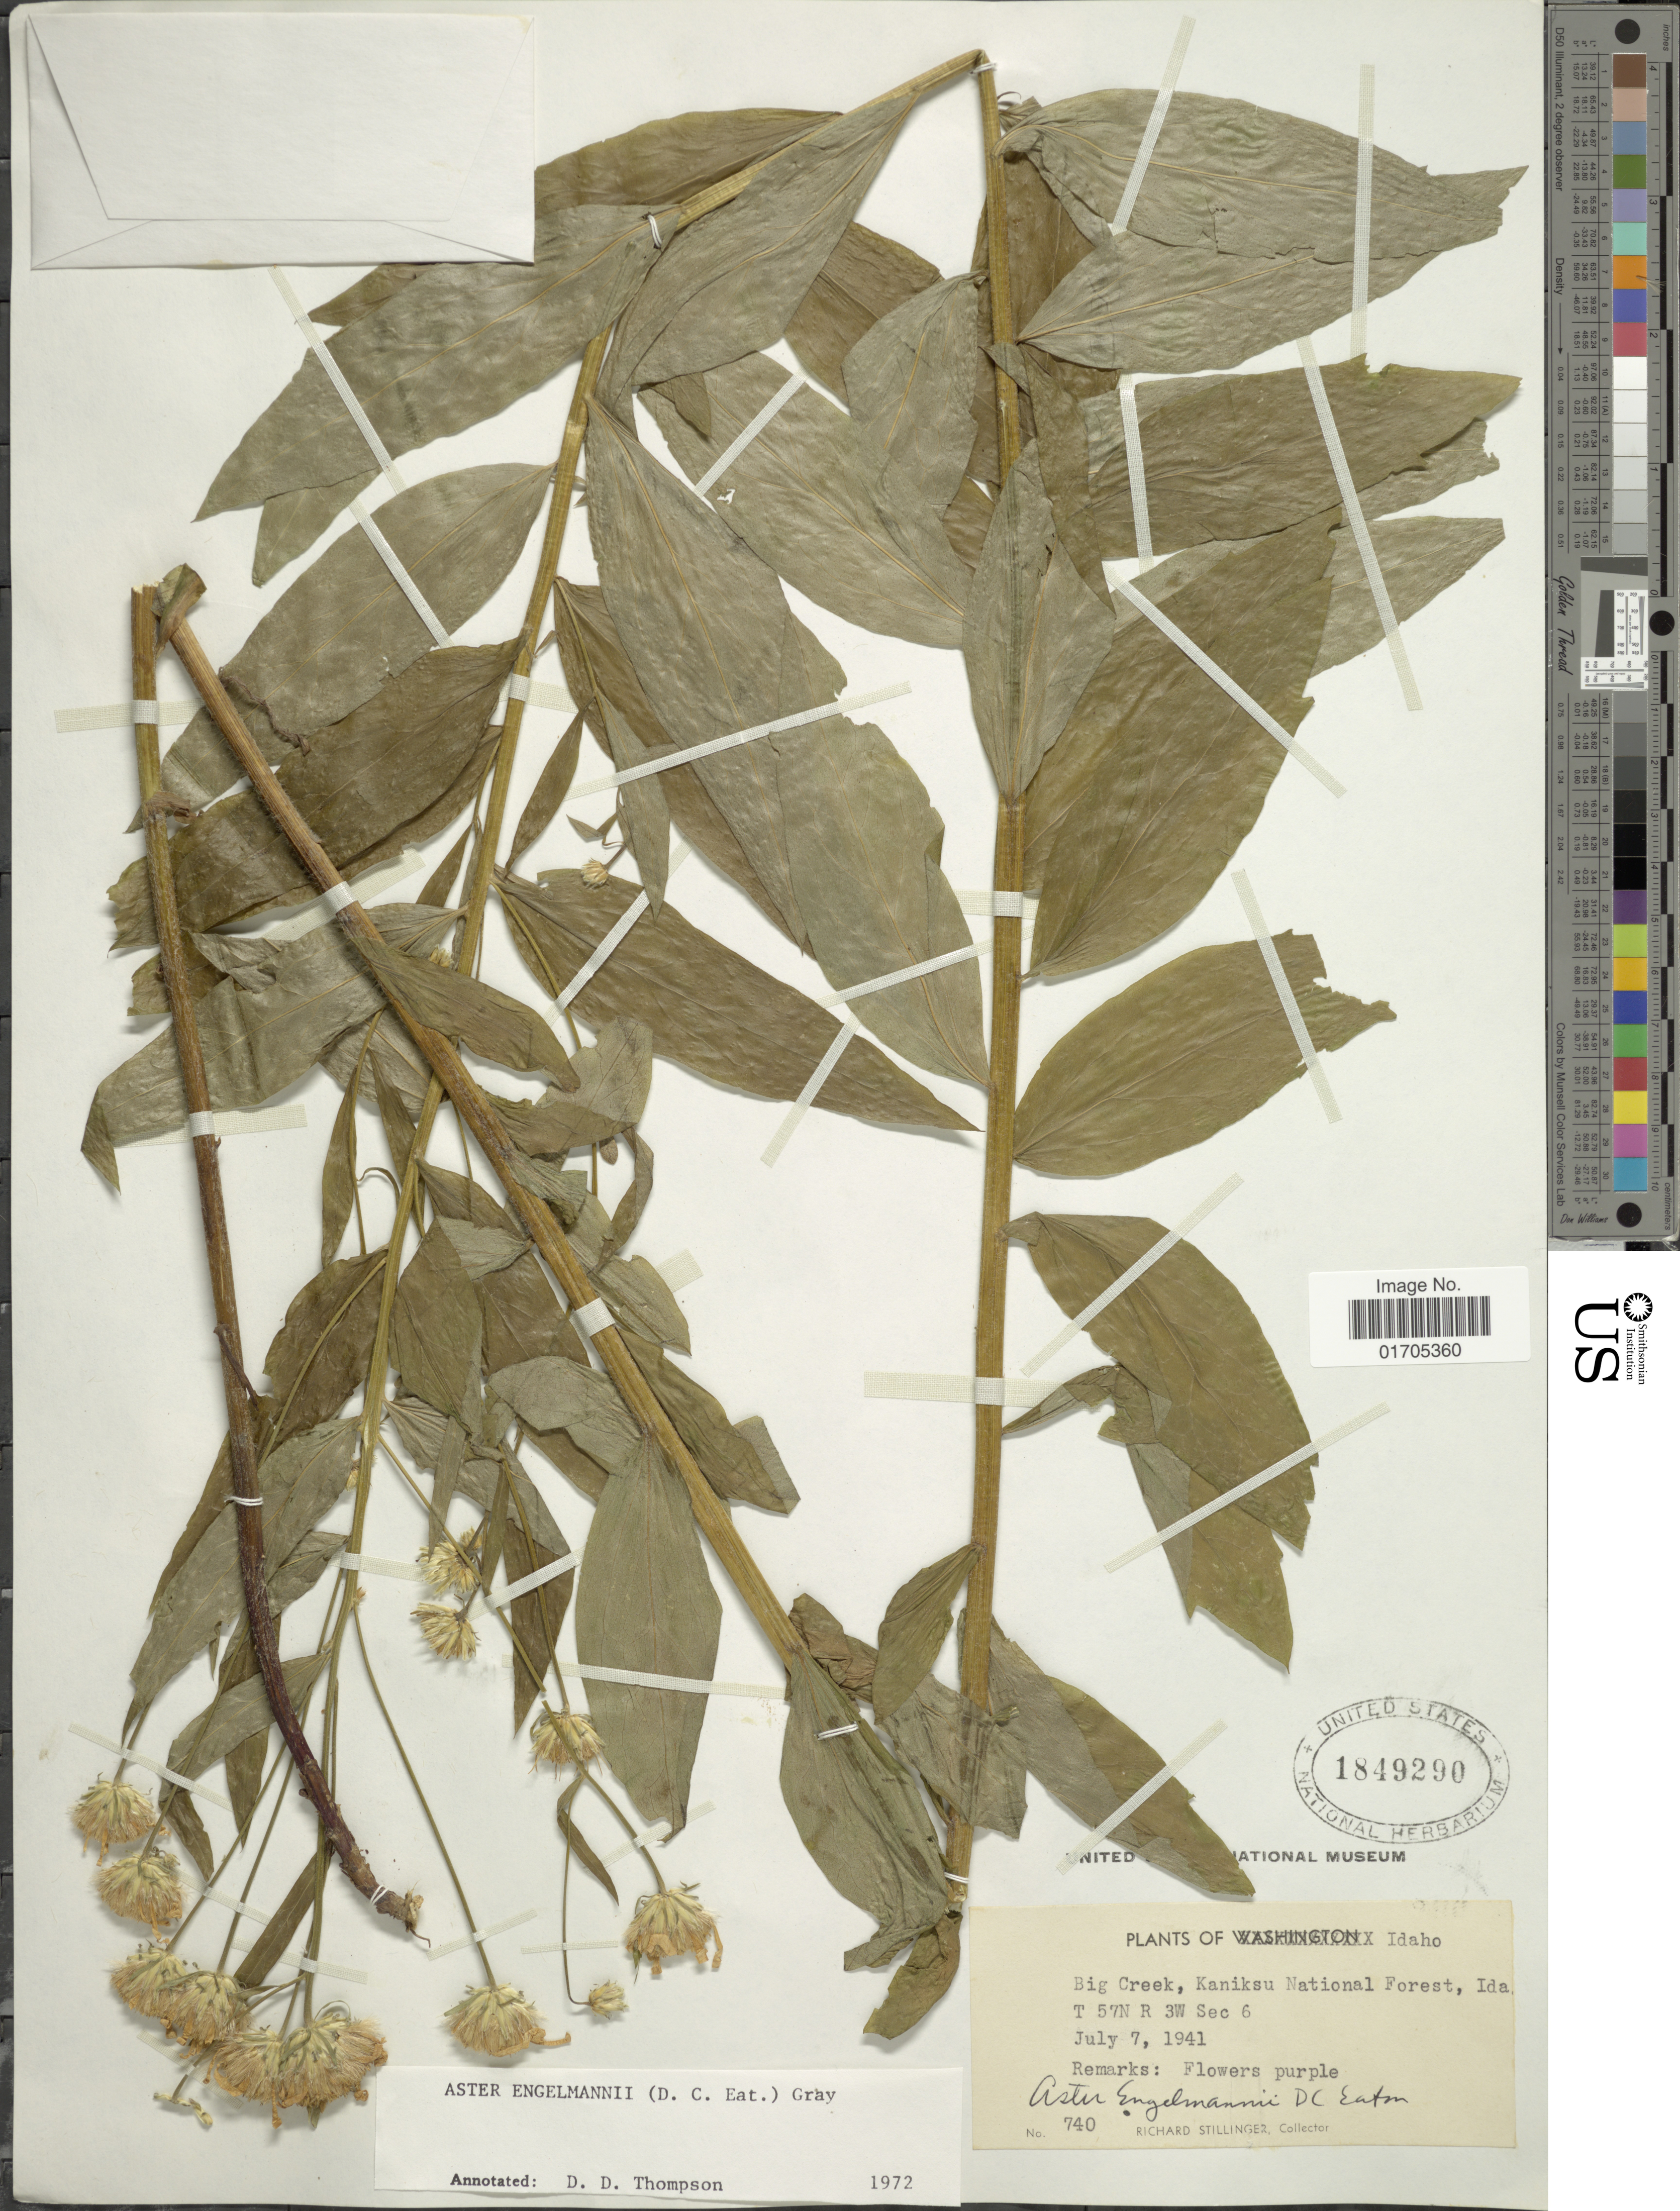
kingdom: Plantae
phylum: Tracheophyta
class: Magnoliopsida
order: Asterales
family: Asteraceae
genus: Eucephalus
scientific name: Eucephalus engelmannii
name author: (D.C. Eaton) Greene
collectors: R. Stillinger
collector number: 740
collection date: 1941-07-07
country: United States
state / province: Idaho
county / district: Boundary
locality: Big Creek, Kanisku National Forest, Ida. T 57N R 3W Sec 6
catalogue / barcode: US 1849290